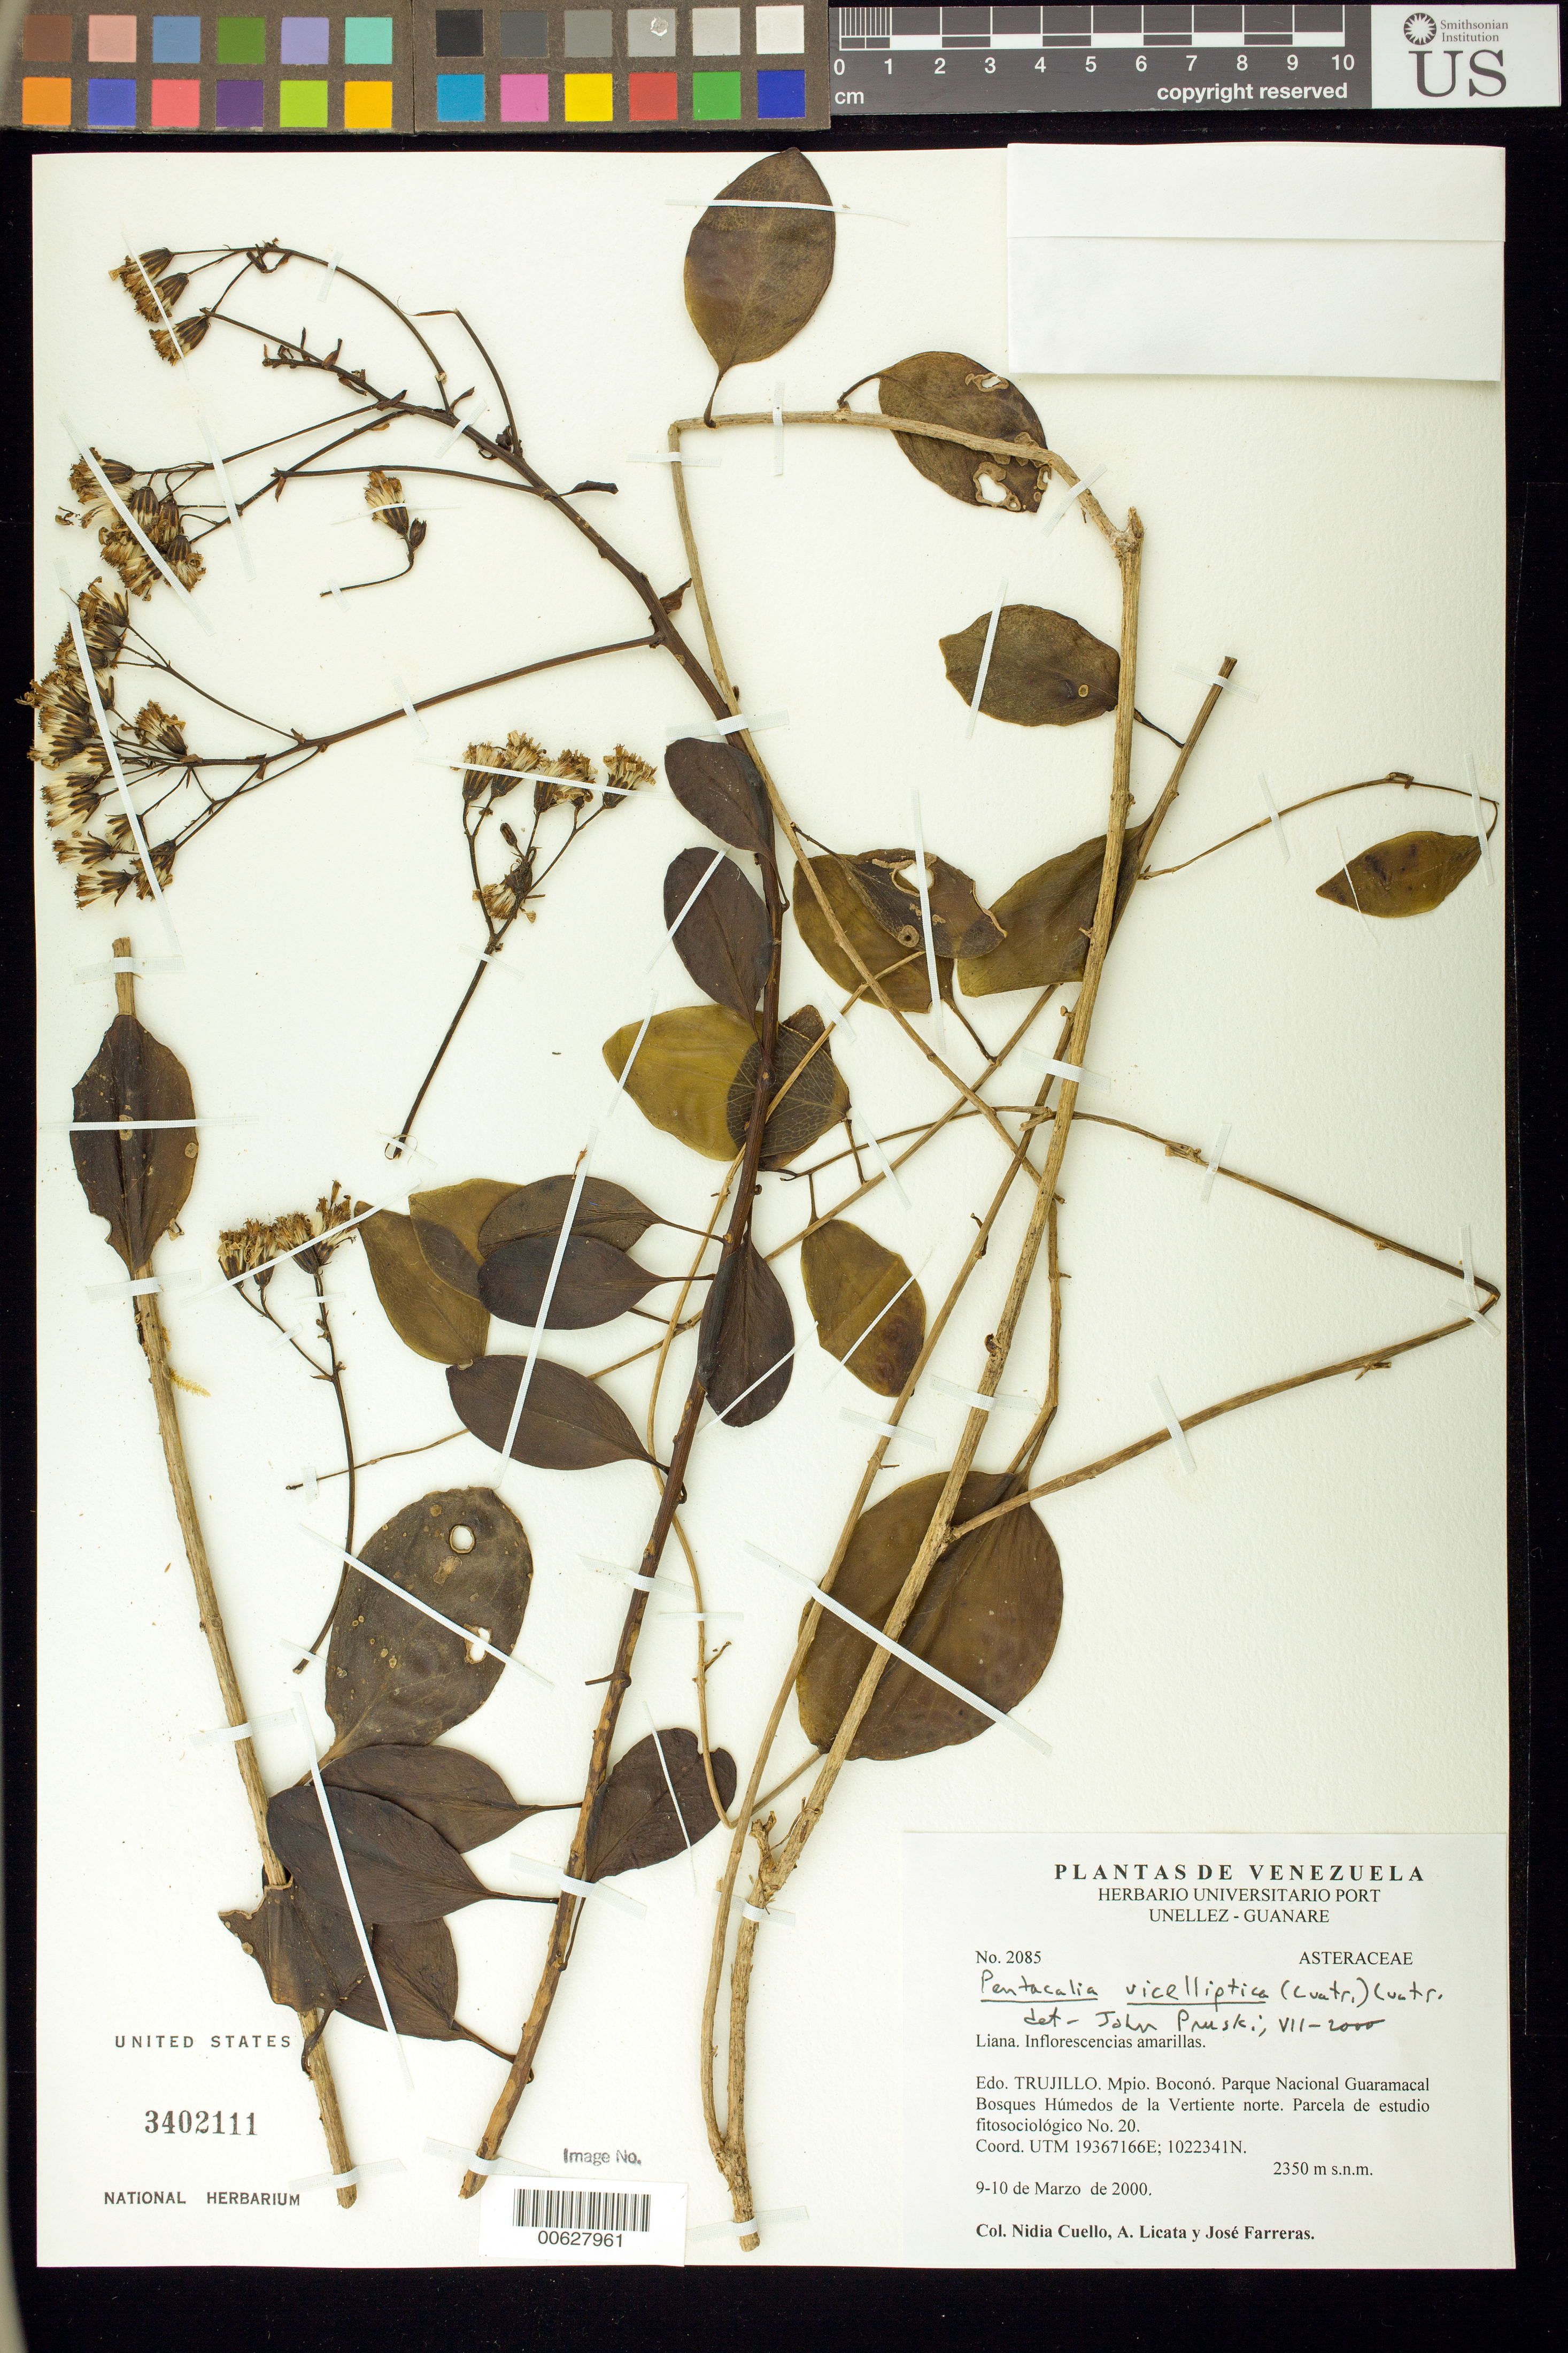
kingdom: Plantae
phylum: Tracheophyta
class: Magnoliopsida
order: Asterales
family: Asteraceae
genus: Pentacalia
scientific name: Pentacalia vicelliptica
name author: (Cuatrec.) Cuatrec.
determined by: Pruski, J. F.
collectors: N. L. Cuello, A. Licata & J. Farreras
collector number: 2085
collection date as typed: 09 Mar 2000 to 10 Mar 2000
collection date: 2000-03-09/2000-03-10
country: Venezuela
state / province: Trujillo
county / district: Boconó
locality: Parque Nacional Guaramacal, vertiente N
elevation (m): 2350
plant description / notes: PORT, US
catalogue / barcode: US 3402111